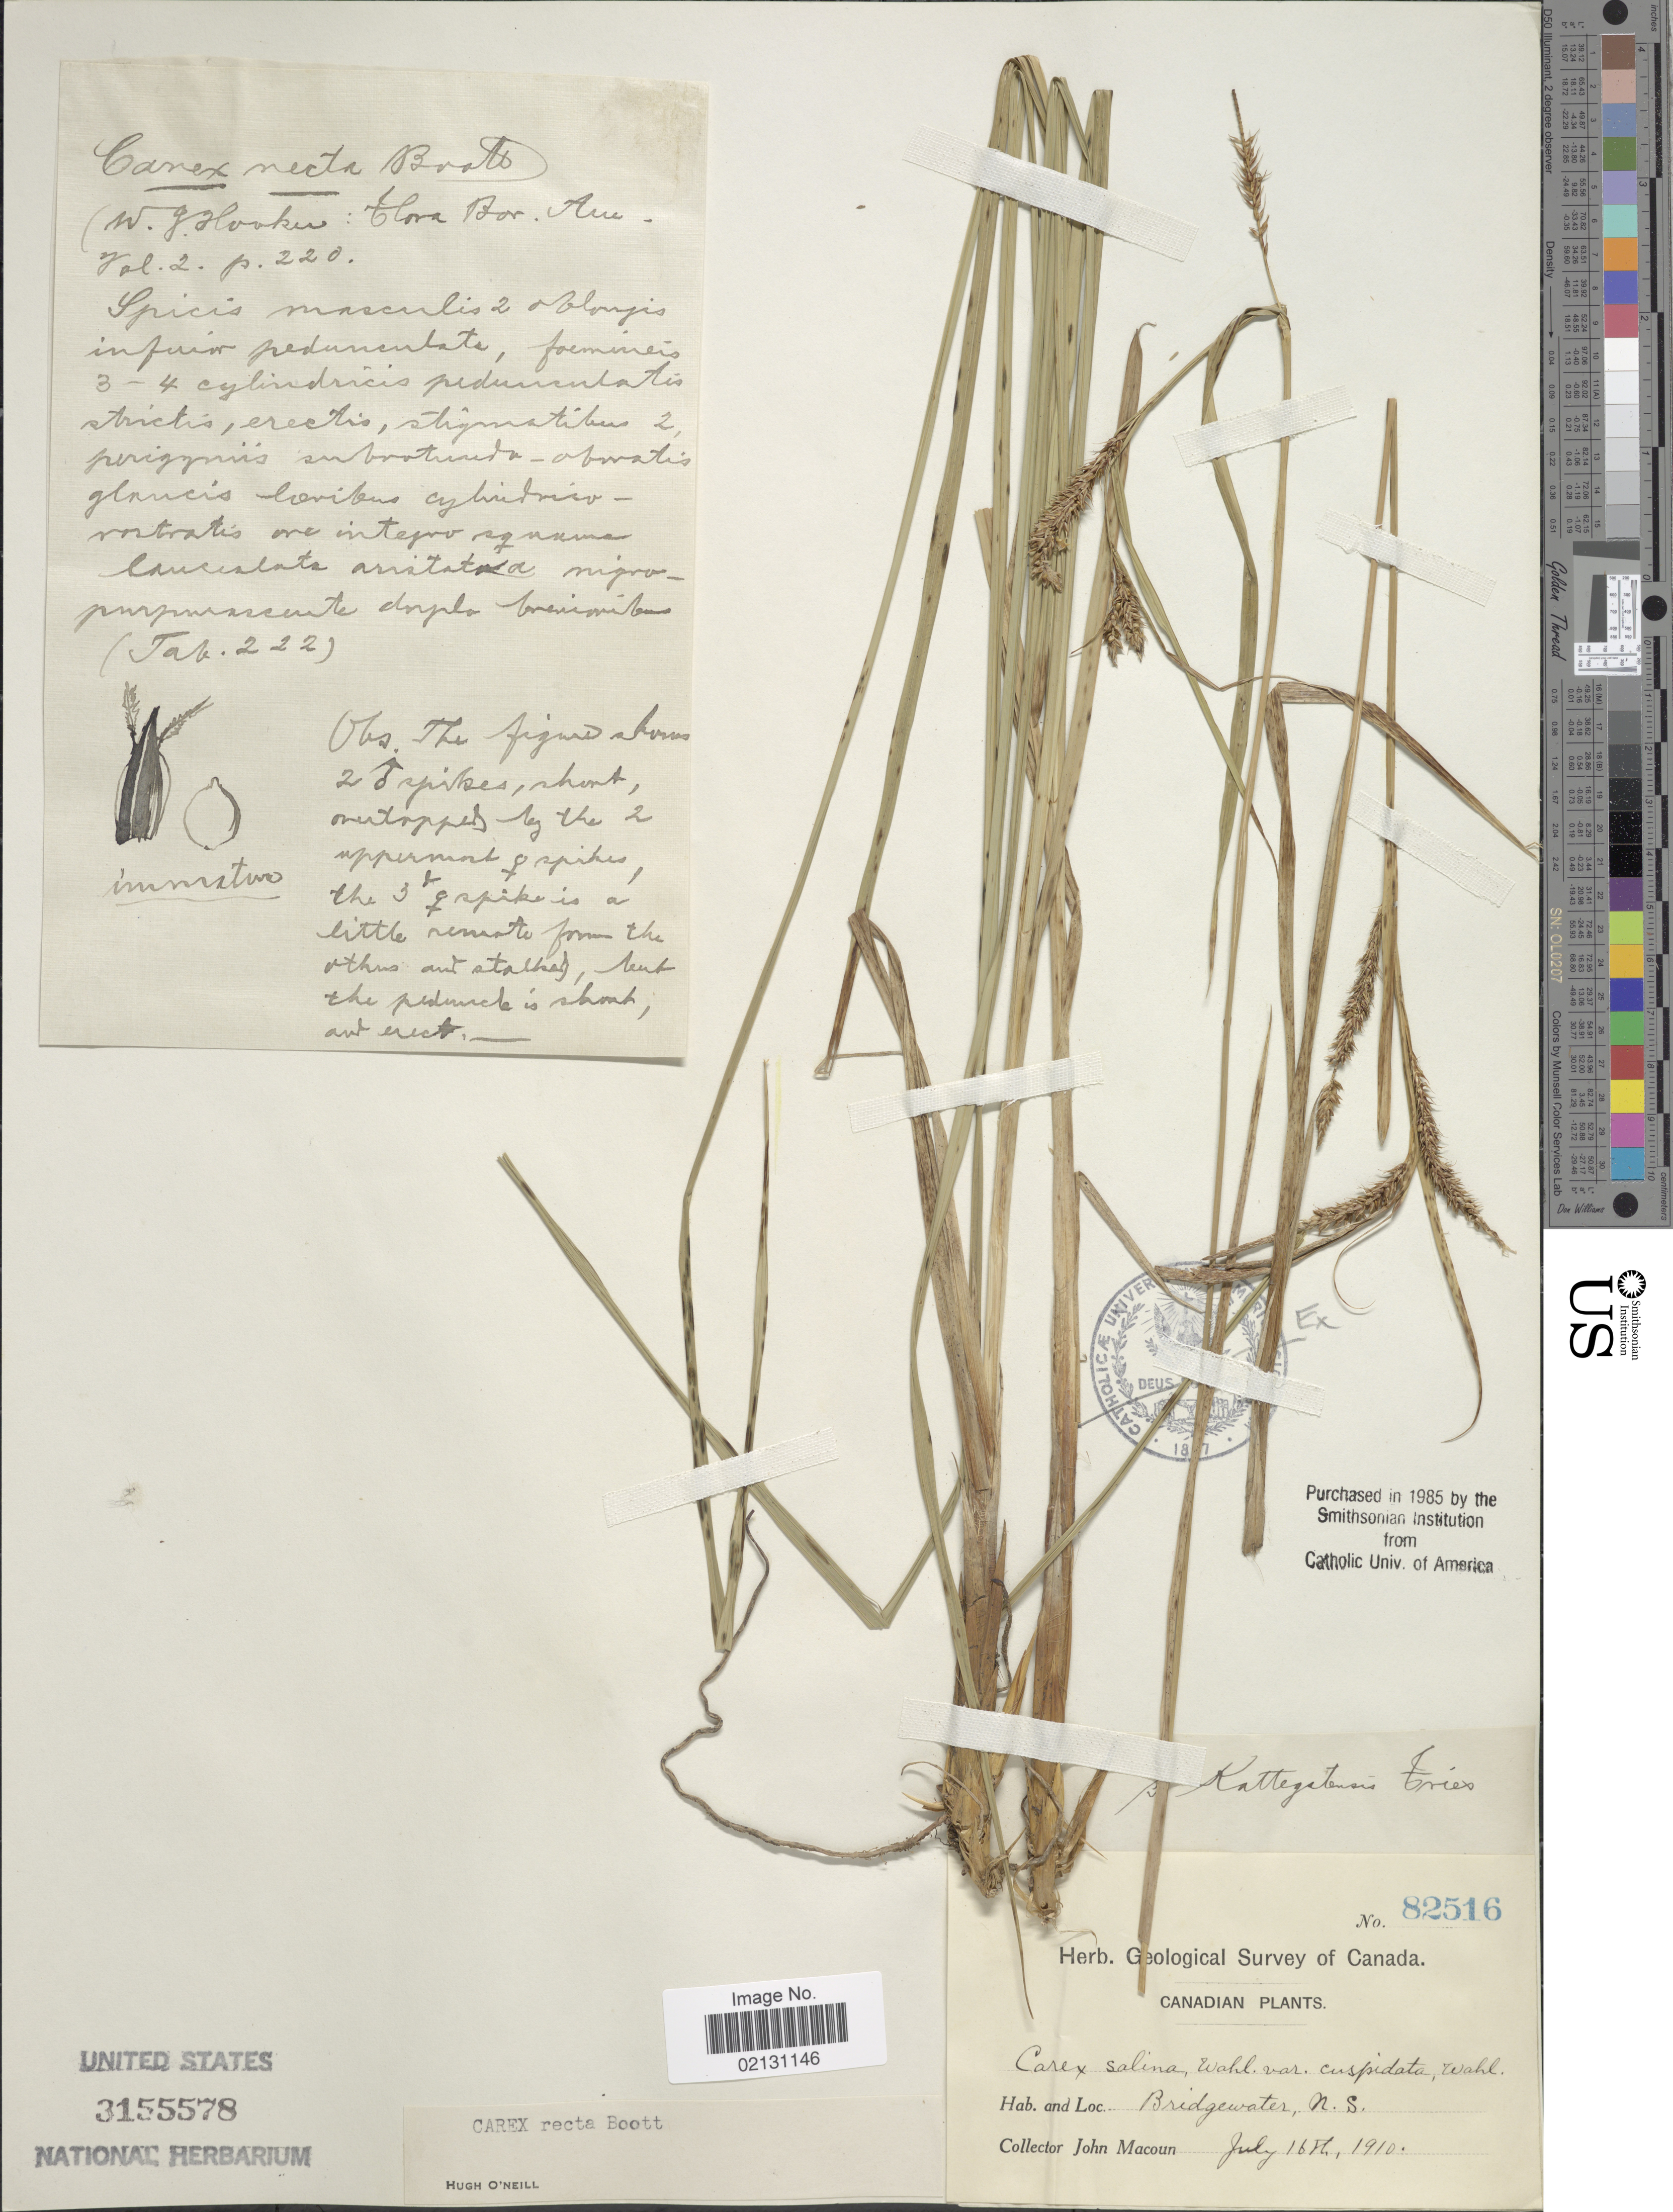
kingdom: Plantae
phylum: Tracheophyta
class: Liliopsida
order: Poales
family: Cyperaceae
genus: Carex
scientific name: Carex recta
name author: Boott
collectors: J. Macoun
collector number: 82516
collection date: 1910-07-16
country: Canada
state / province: Nova Scotia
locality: Bridgewater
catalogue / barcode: US 3155578